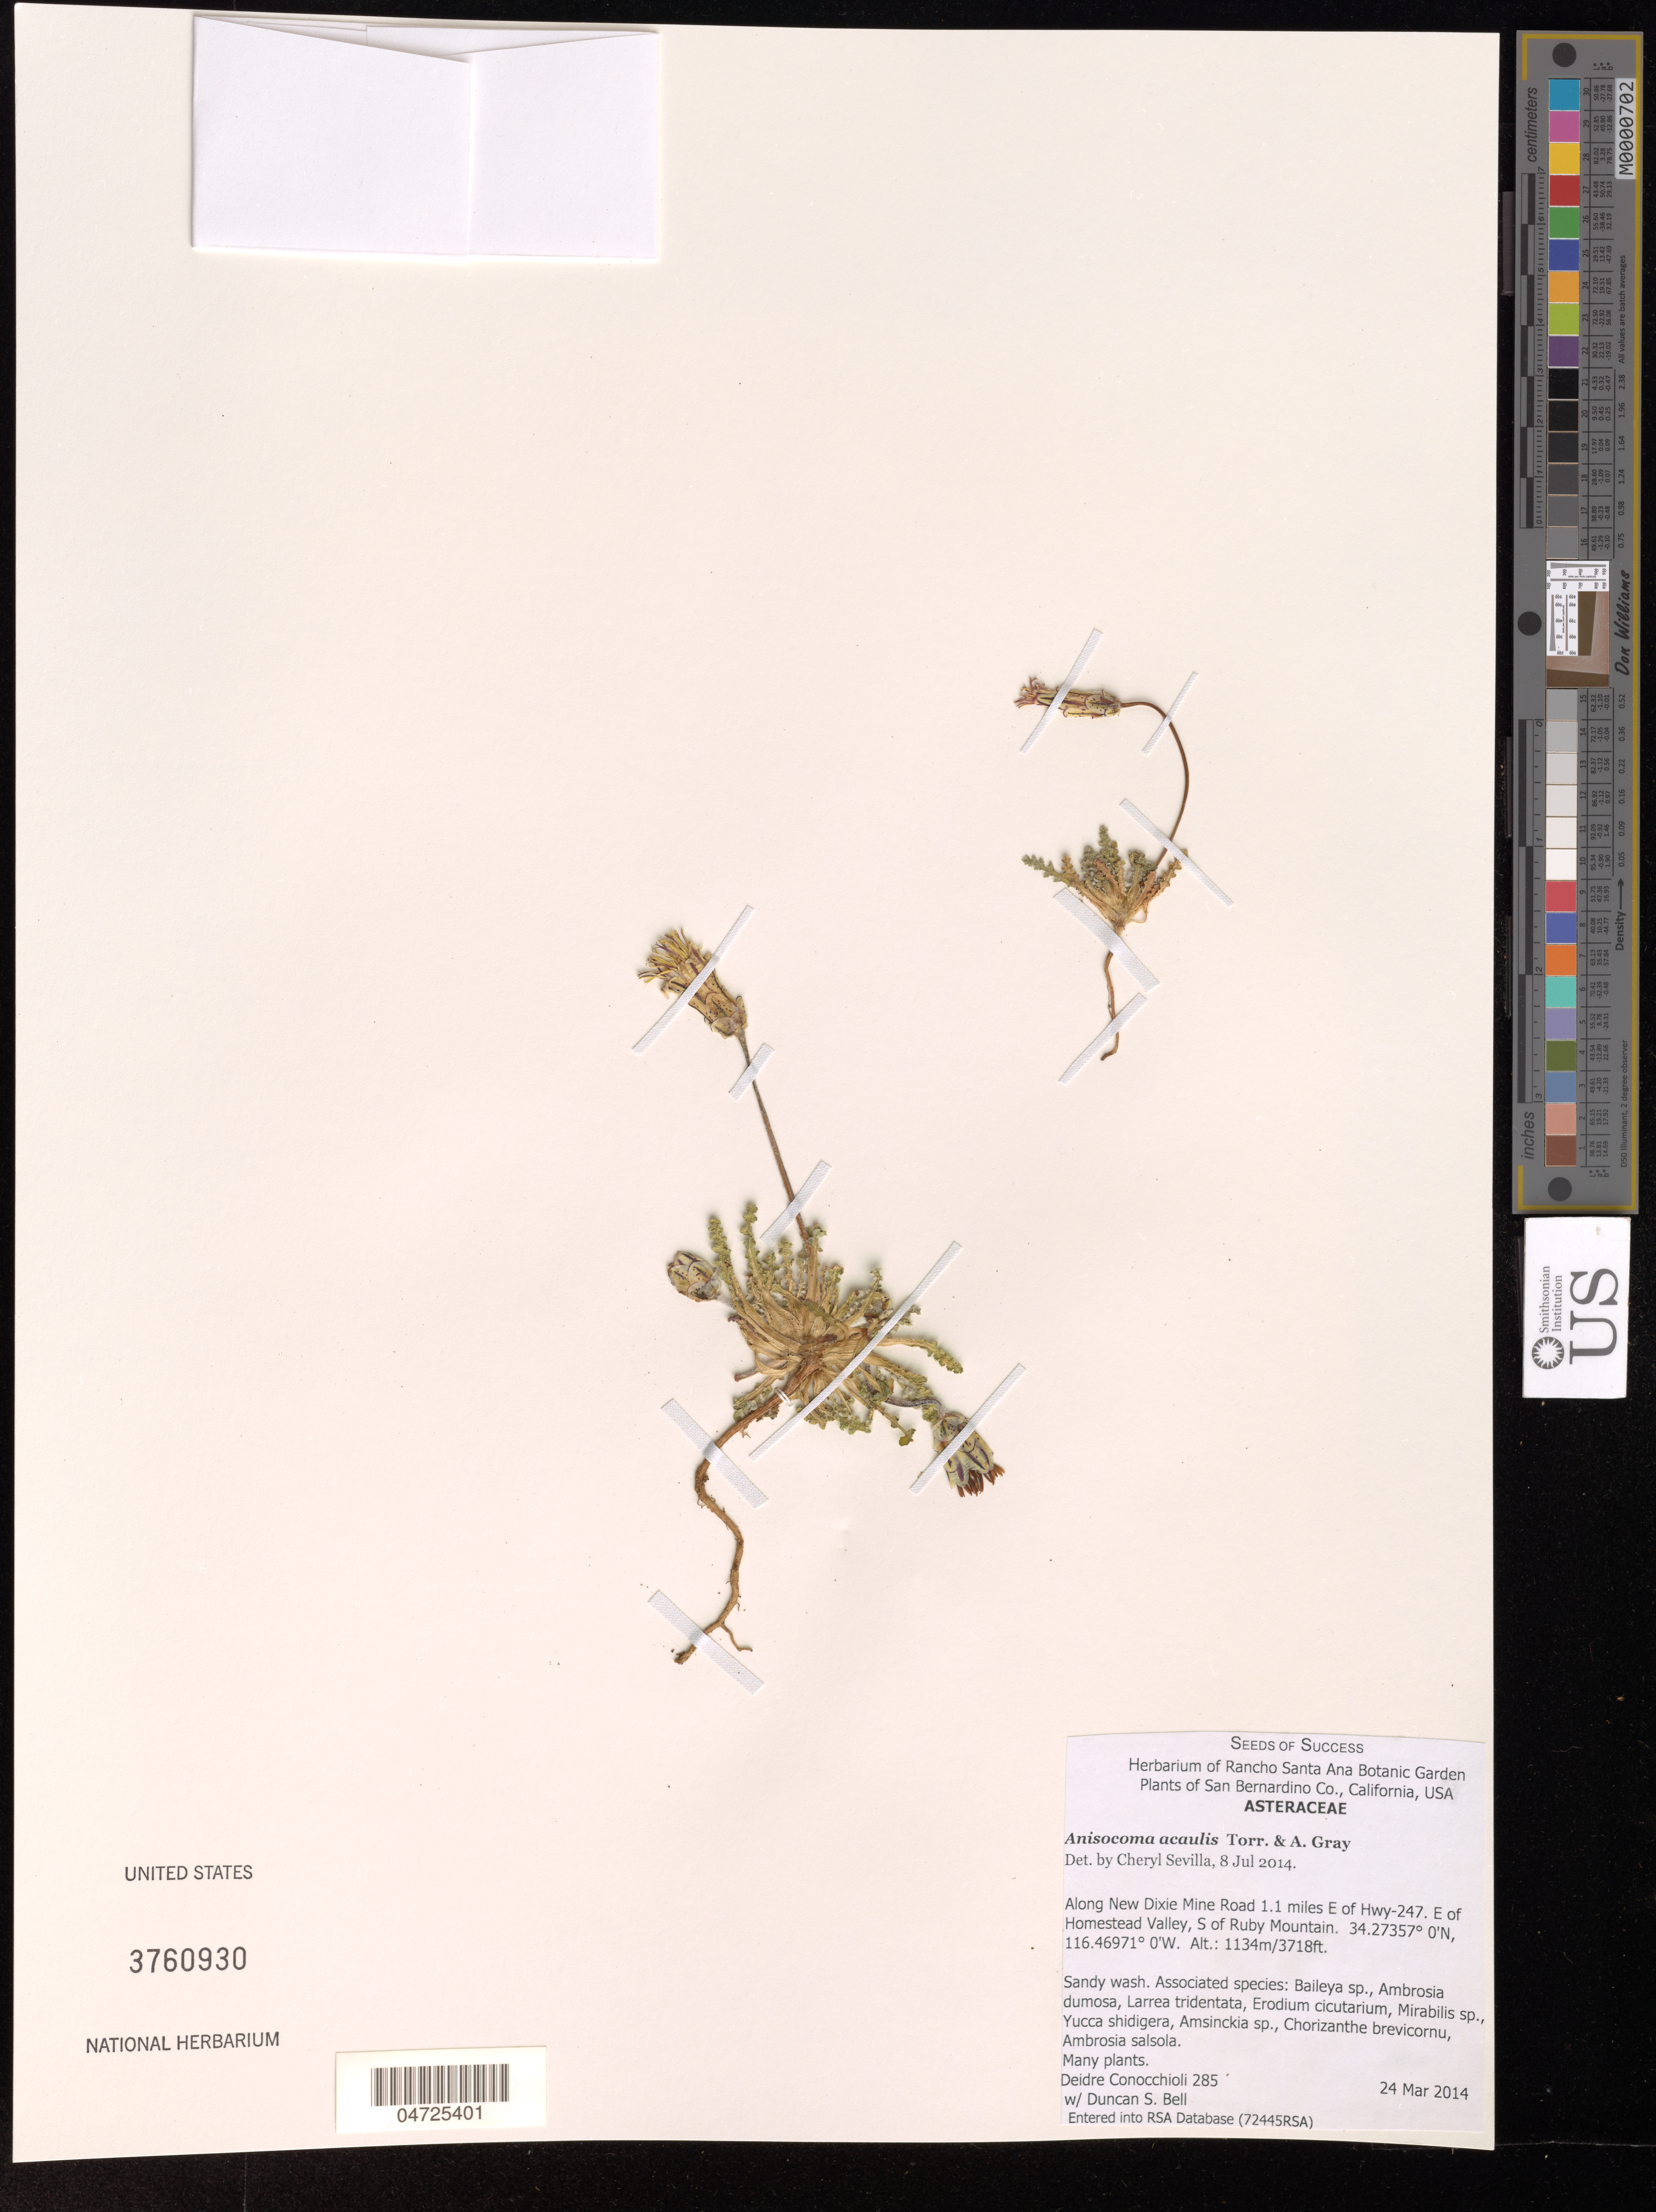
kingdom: Plantae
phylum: Tracheophyta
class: Magnoliopsida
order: Asterales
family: Asteraceae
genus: Anisocoma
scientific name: Anisocoma acaulis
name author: Torr. & A. Gray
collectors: D. Conocchioli & D. S. Bell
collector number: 285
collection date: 2014-03-24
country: United States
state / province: California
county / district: San Bernardino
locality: San Bernardino Co. Along New Dixie Mine Road 1.1 miles E of Hwy-247. E of Homestead Valley, S of Ruby Mountain.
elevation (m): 1134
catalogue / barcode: US 3760930